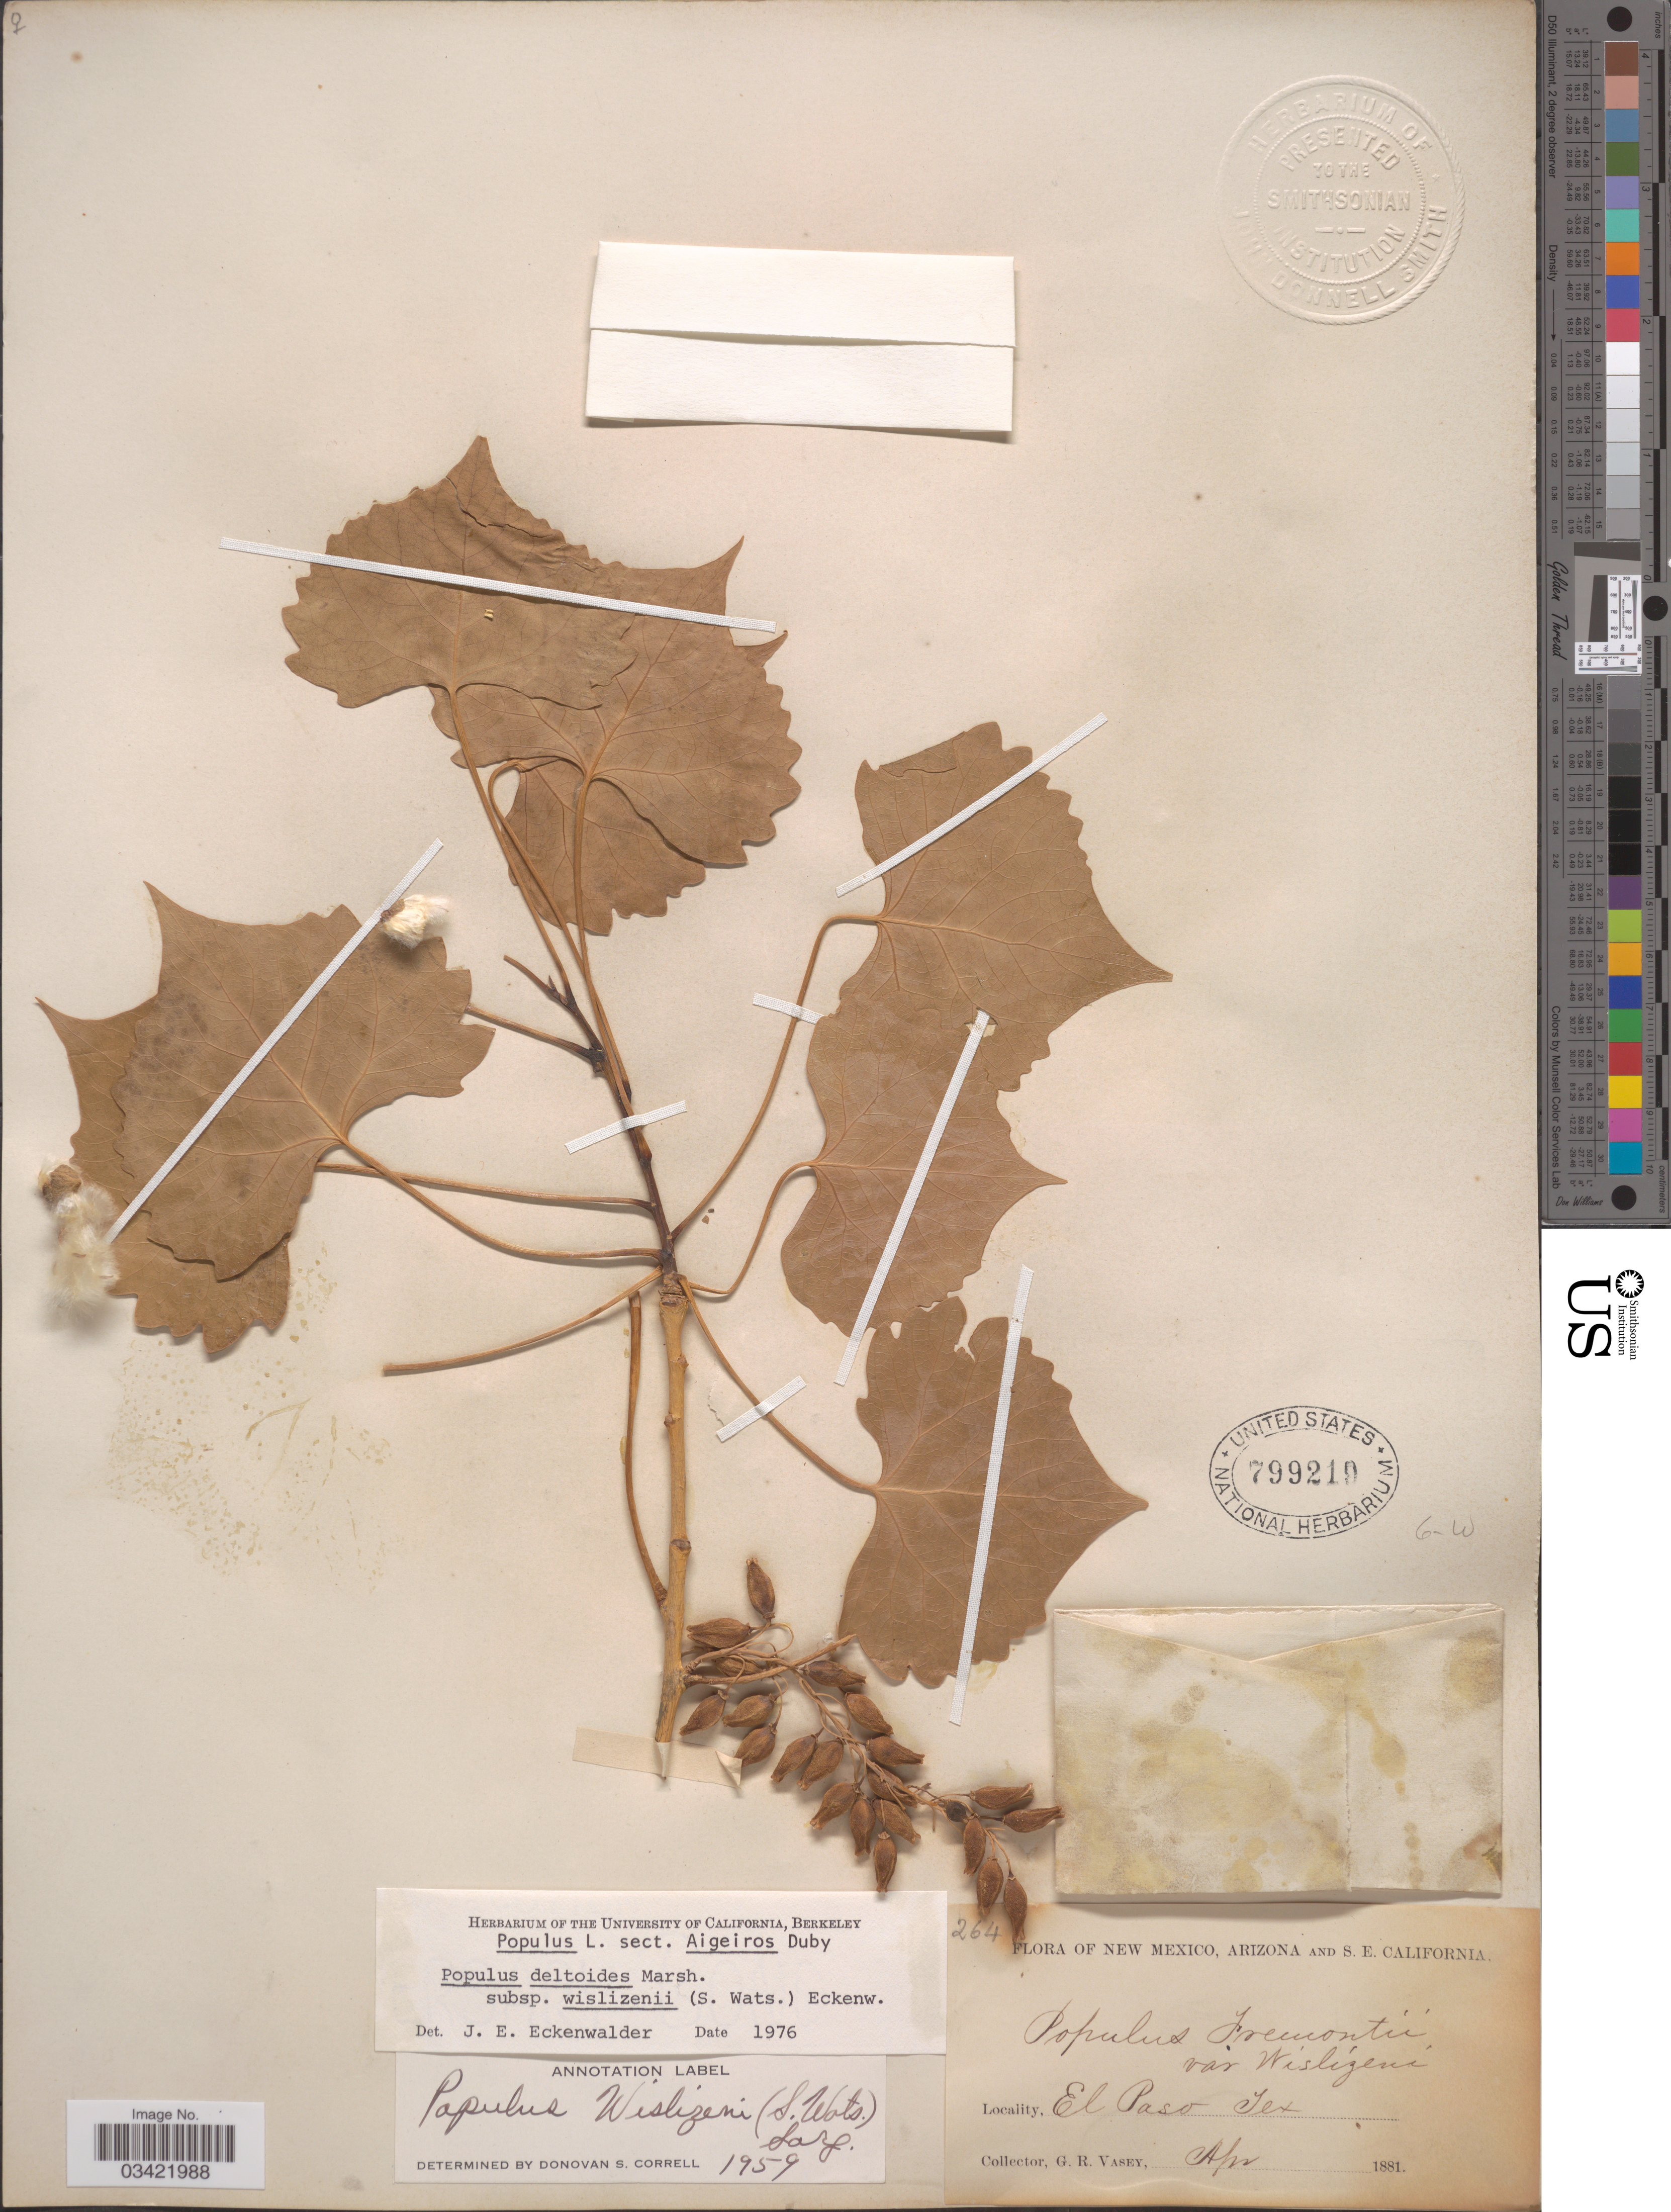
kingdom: Plantae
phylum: Tracheophyta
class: Magnoliopsida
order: Malpighiales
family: Salicaceae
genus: Populus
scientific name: Populus deltoides subsp. wislizeni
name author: (S. Watson) Eckenw.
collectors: G. R. Vasey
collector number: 264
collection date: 1881-04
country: United States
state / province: Texas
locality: El Paso.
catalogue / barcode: US 799219